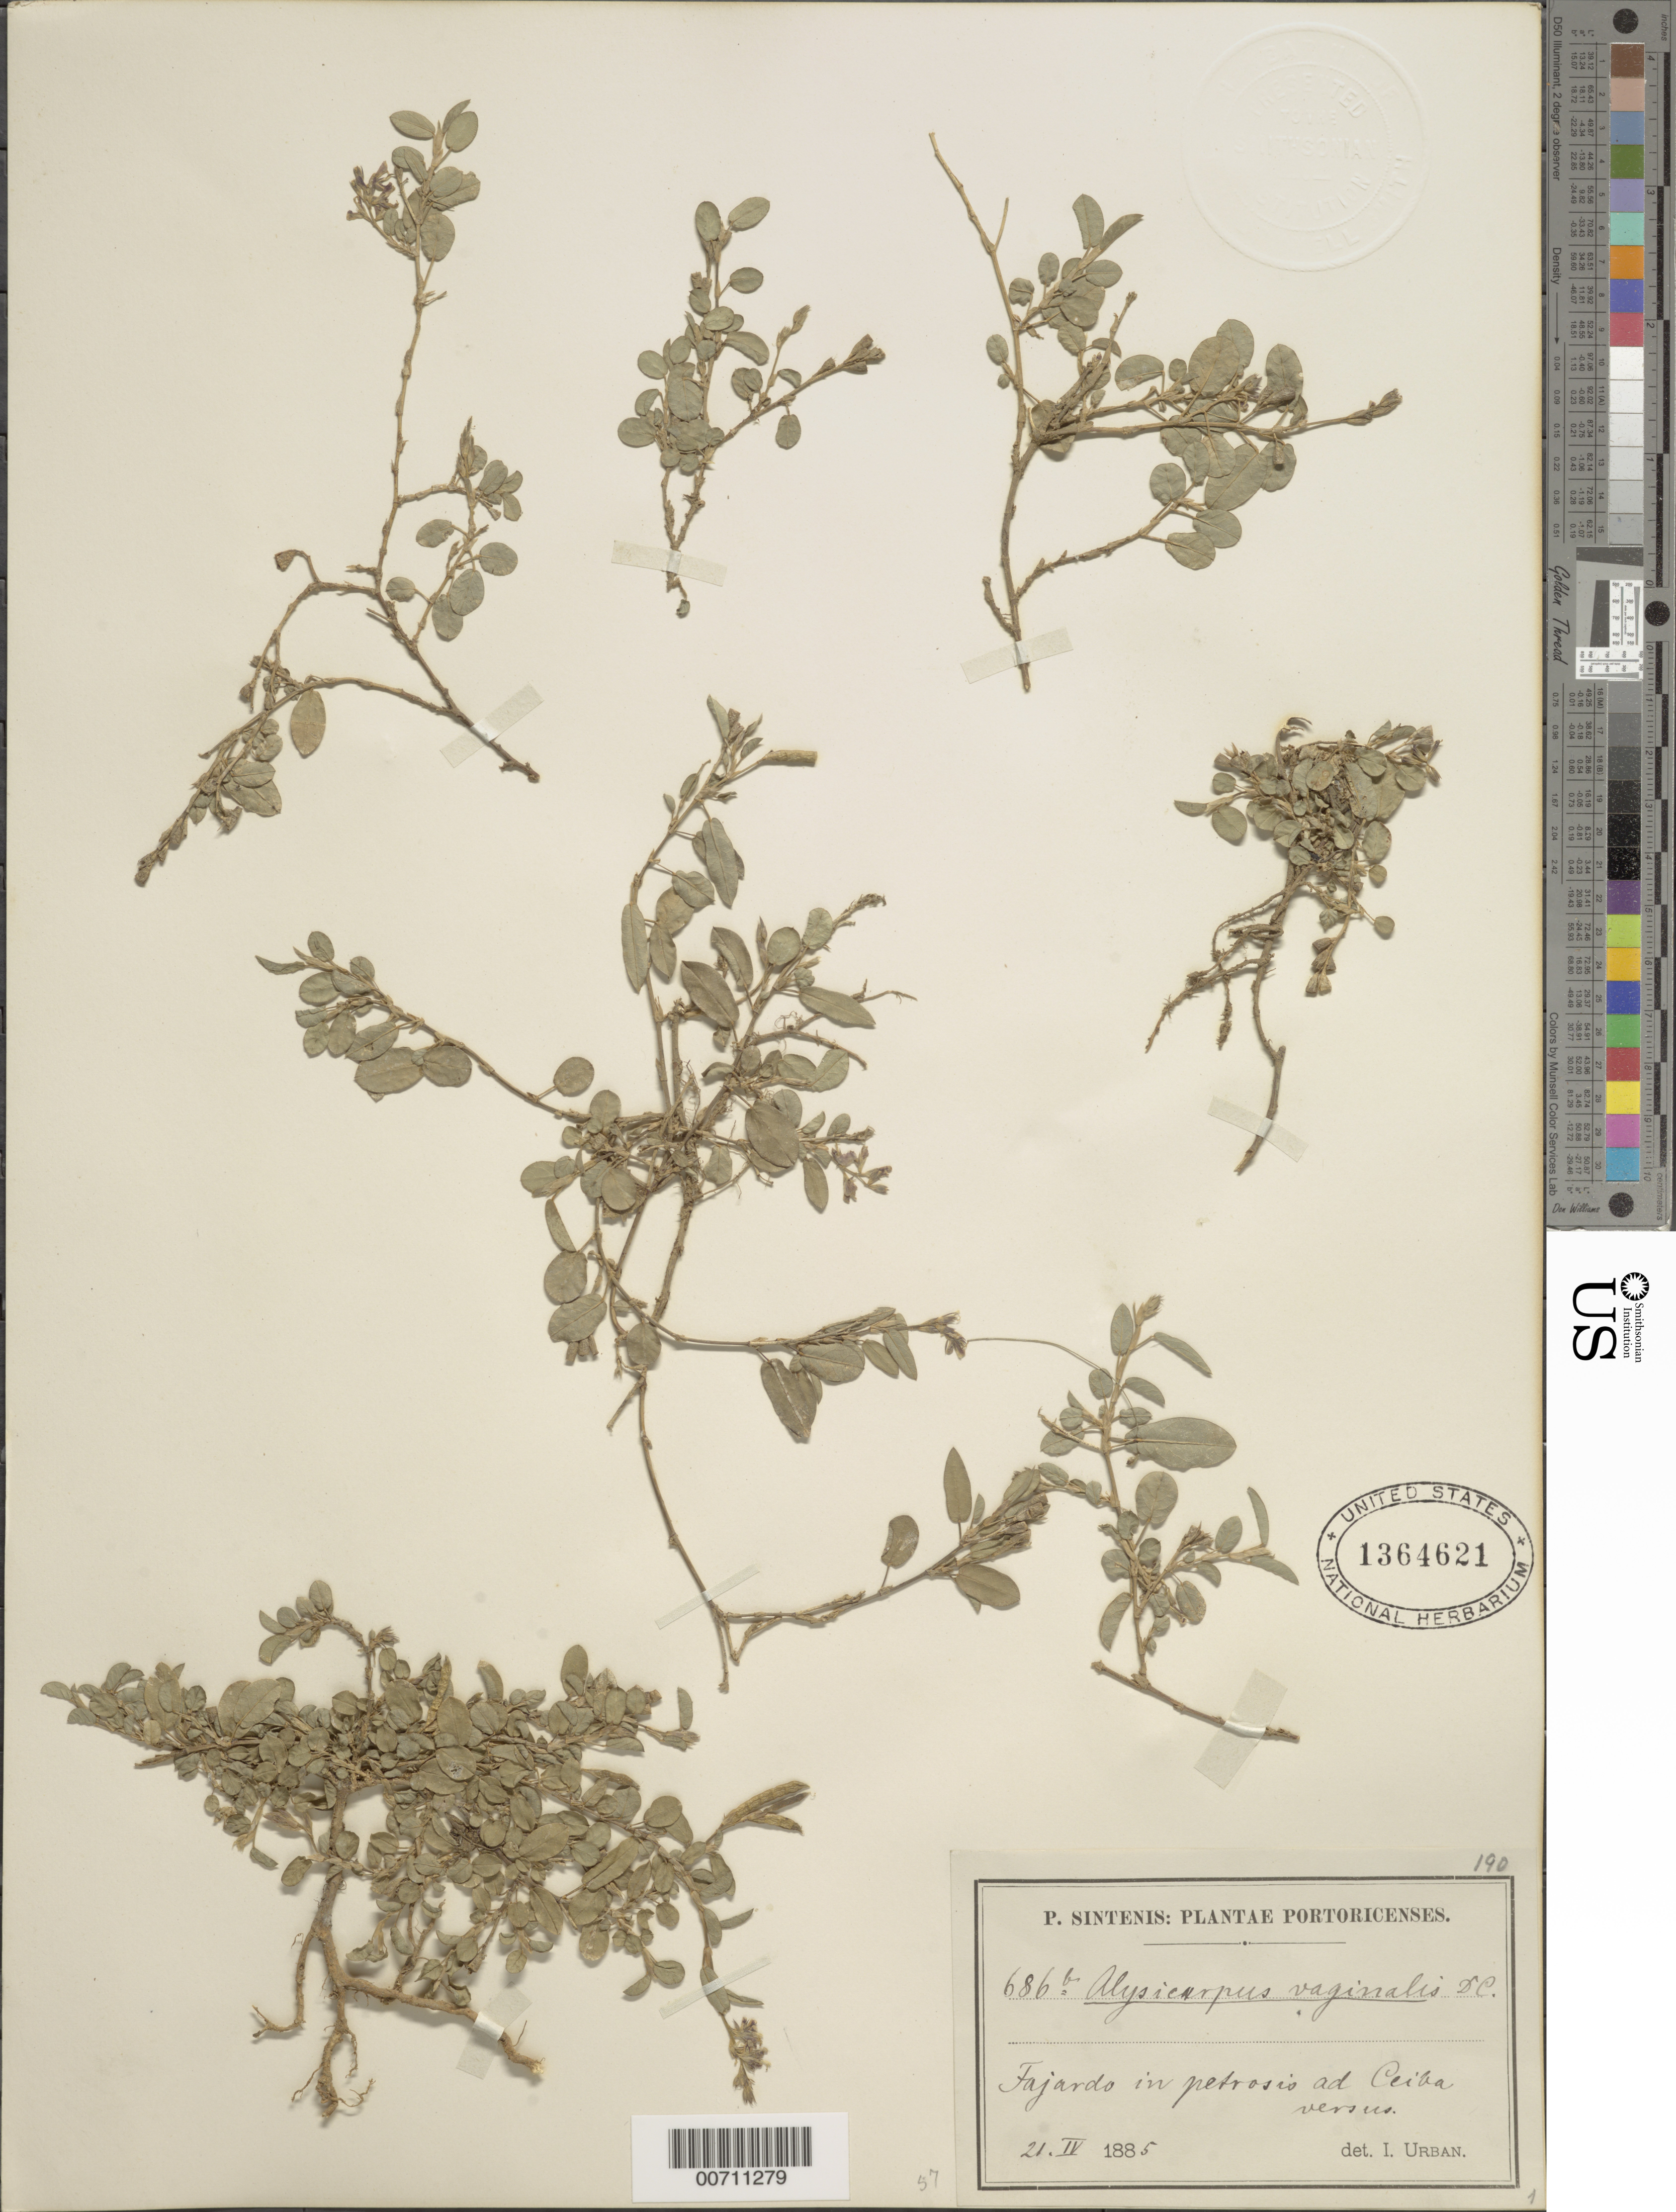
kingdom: Plantae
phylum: Tracheophyta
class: Magnoliopsida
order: Fabales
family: Fabaceae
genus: Alysicarpus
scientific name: Alysicarpus vaginalis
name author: (L.) DC.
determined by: Urban, Ignatz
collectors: P. Sintenis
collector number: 686b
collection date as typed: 21 Apr 1885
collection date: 1885-04-21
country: Puerto Rico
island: Greater Antilles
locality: Fajardo in petrosis ad Ceiba versus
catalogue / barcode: US 1364621